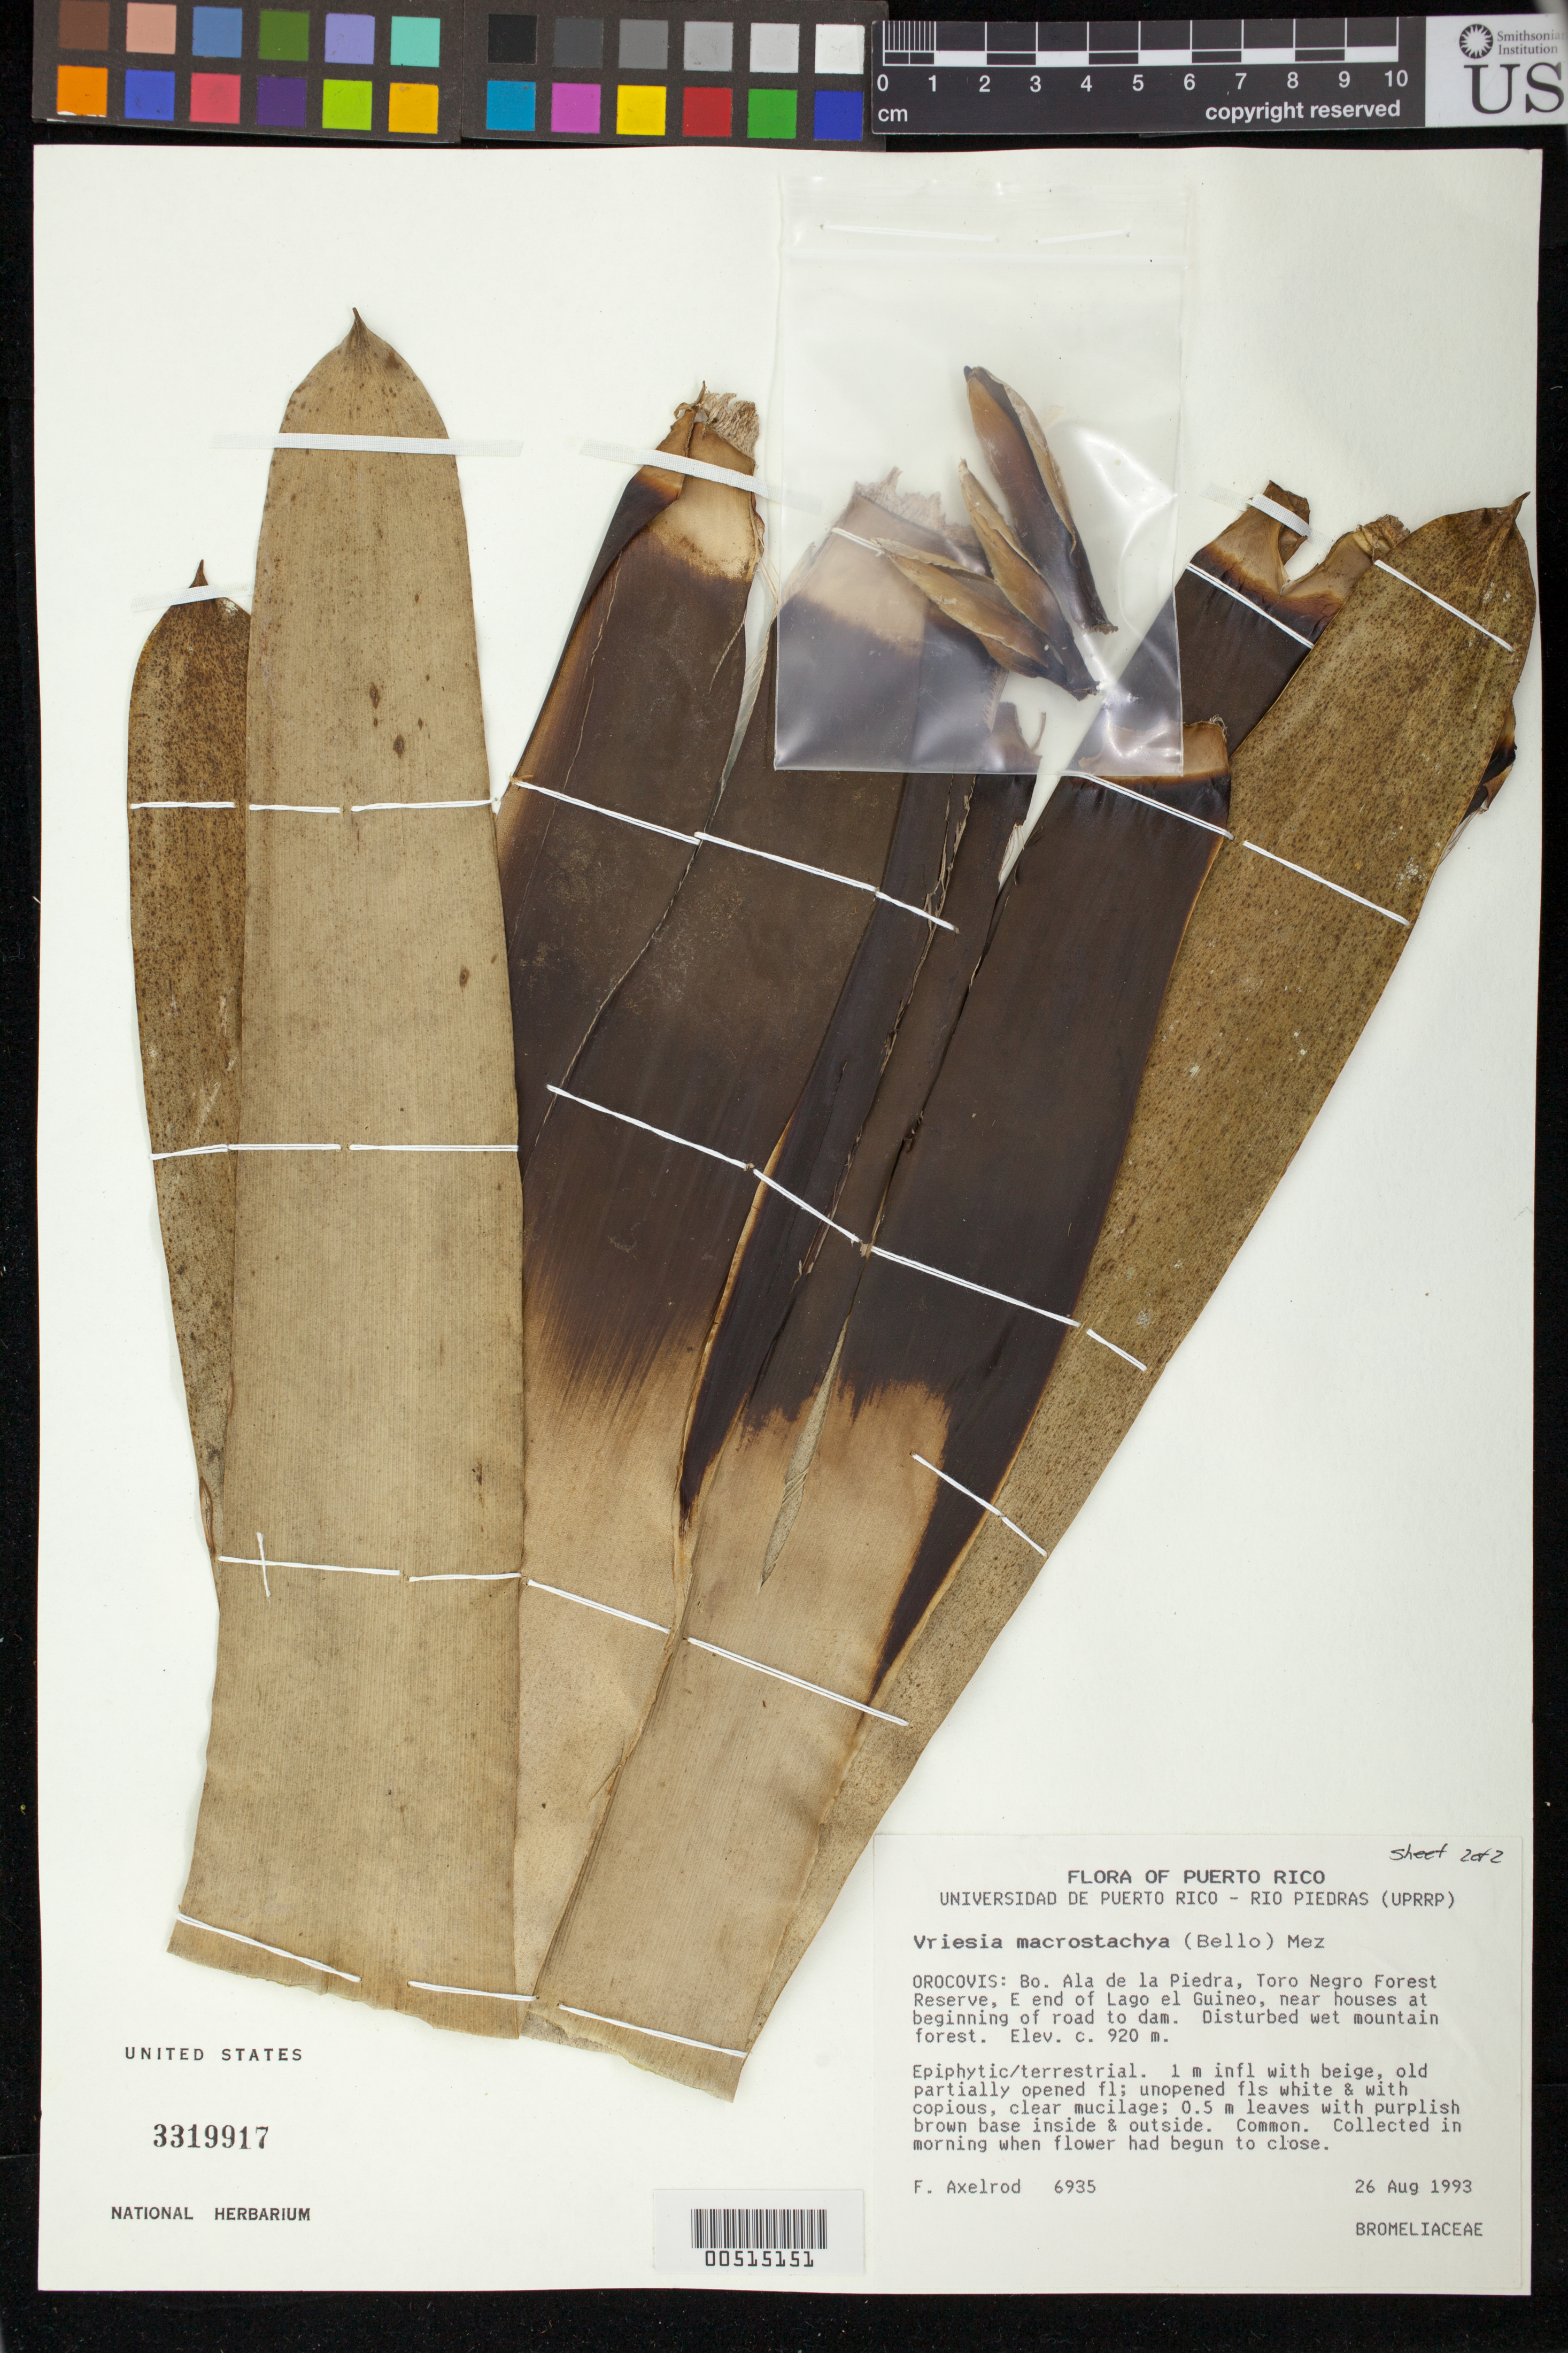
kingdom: Plantae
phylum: Tracheophyta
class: Liliopsida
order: Poales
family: Bromeliaceae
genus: Caraguata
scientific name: Caraguata macrostachya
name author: Bello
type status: Neotype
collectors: F. S. Axelrod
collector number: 6935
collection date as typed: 26 Aug 1993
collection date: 1993-08-26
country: Puerto Rico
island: Greater Antilles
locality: Orocovis: Bo. Ala de la Piedra, Toro Negro Forest Reserve, E end of Lago el Guineo, near houses at beginning of road to dam.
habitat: Disturbed wet mountain forest.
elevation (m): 920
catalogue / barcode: US 3319917